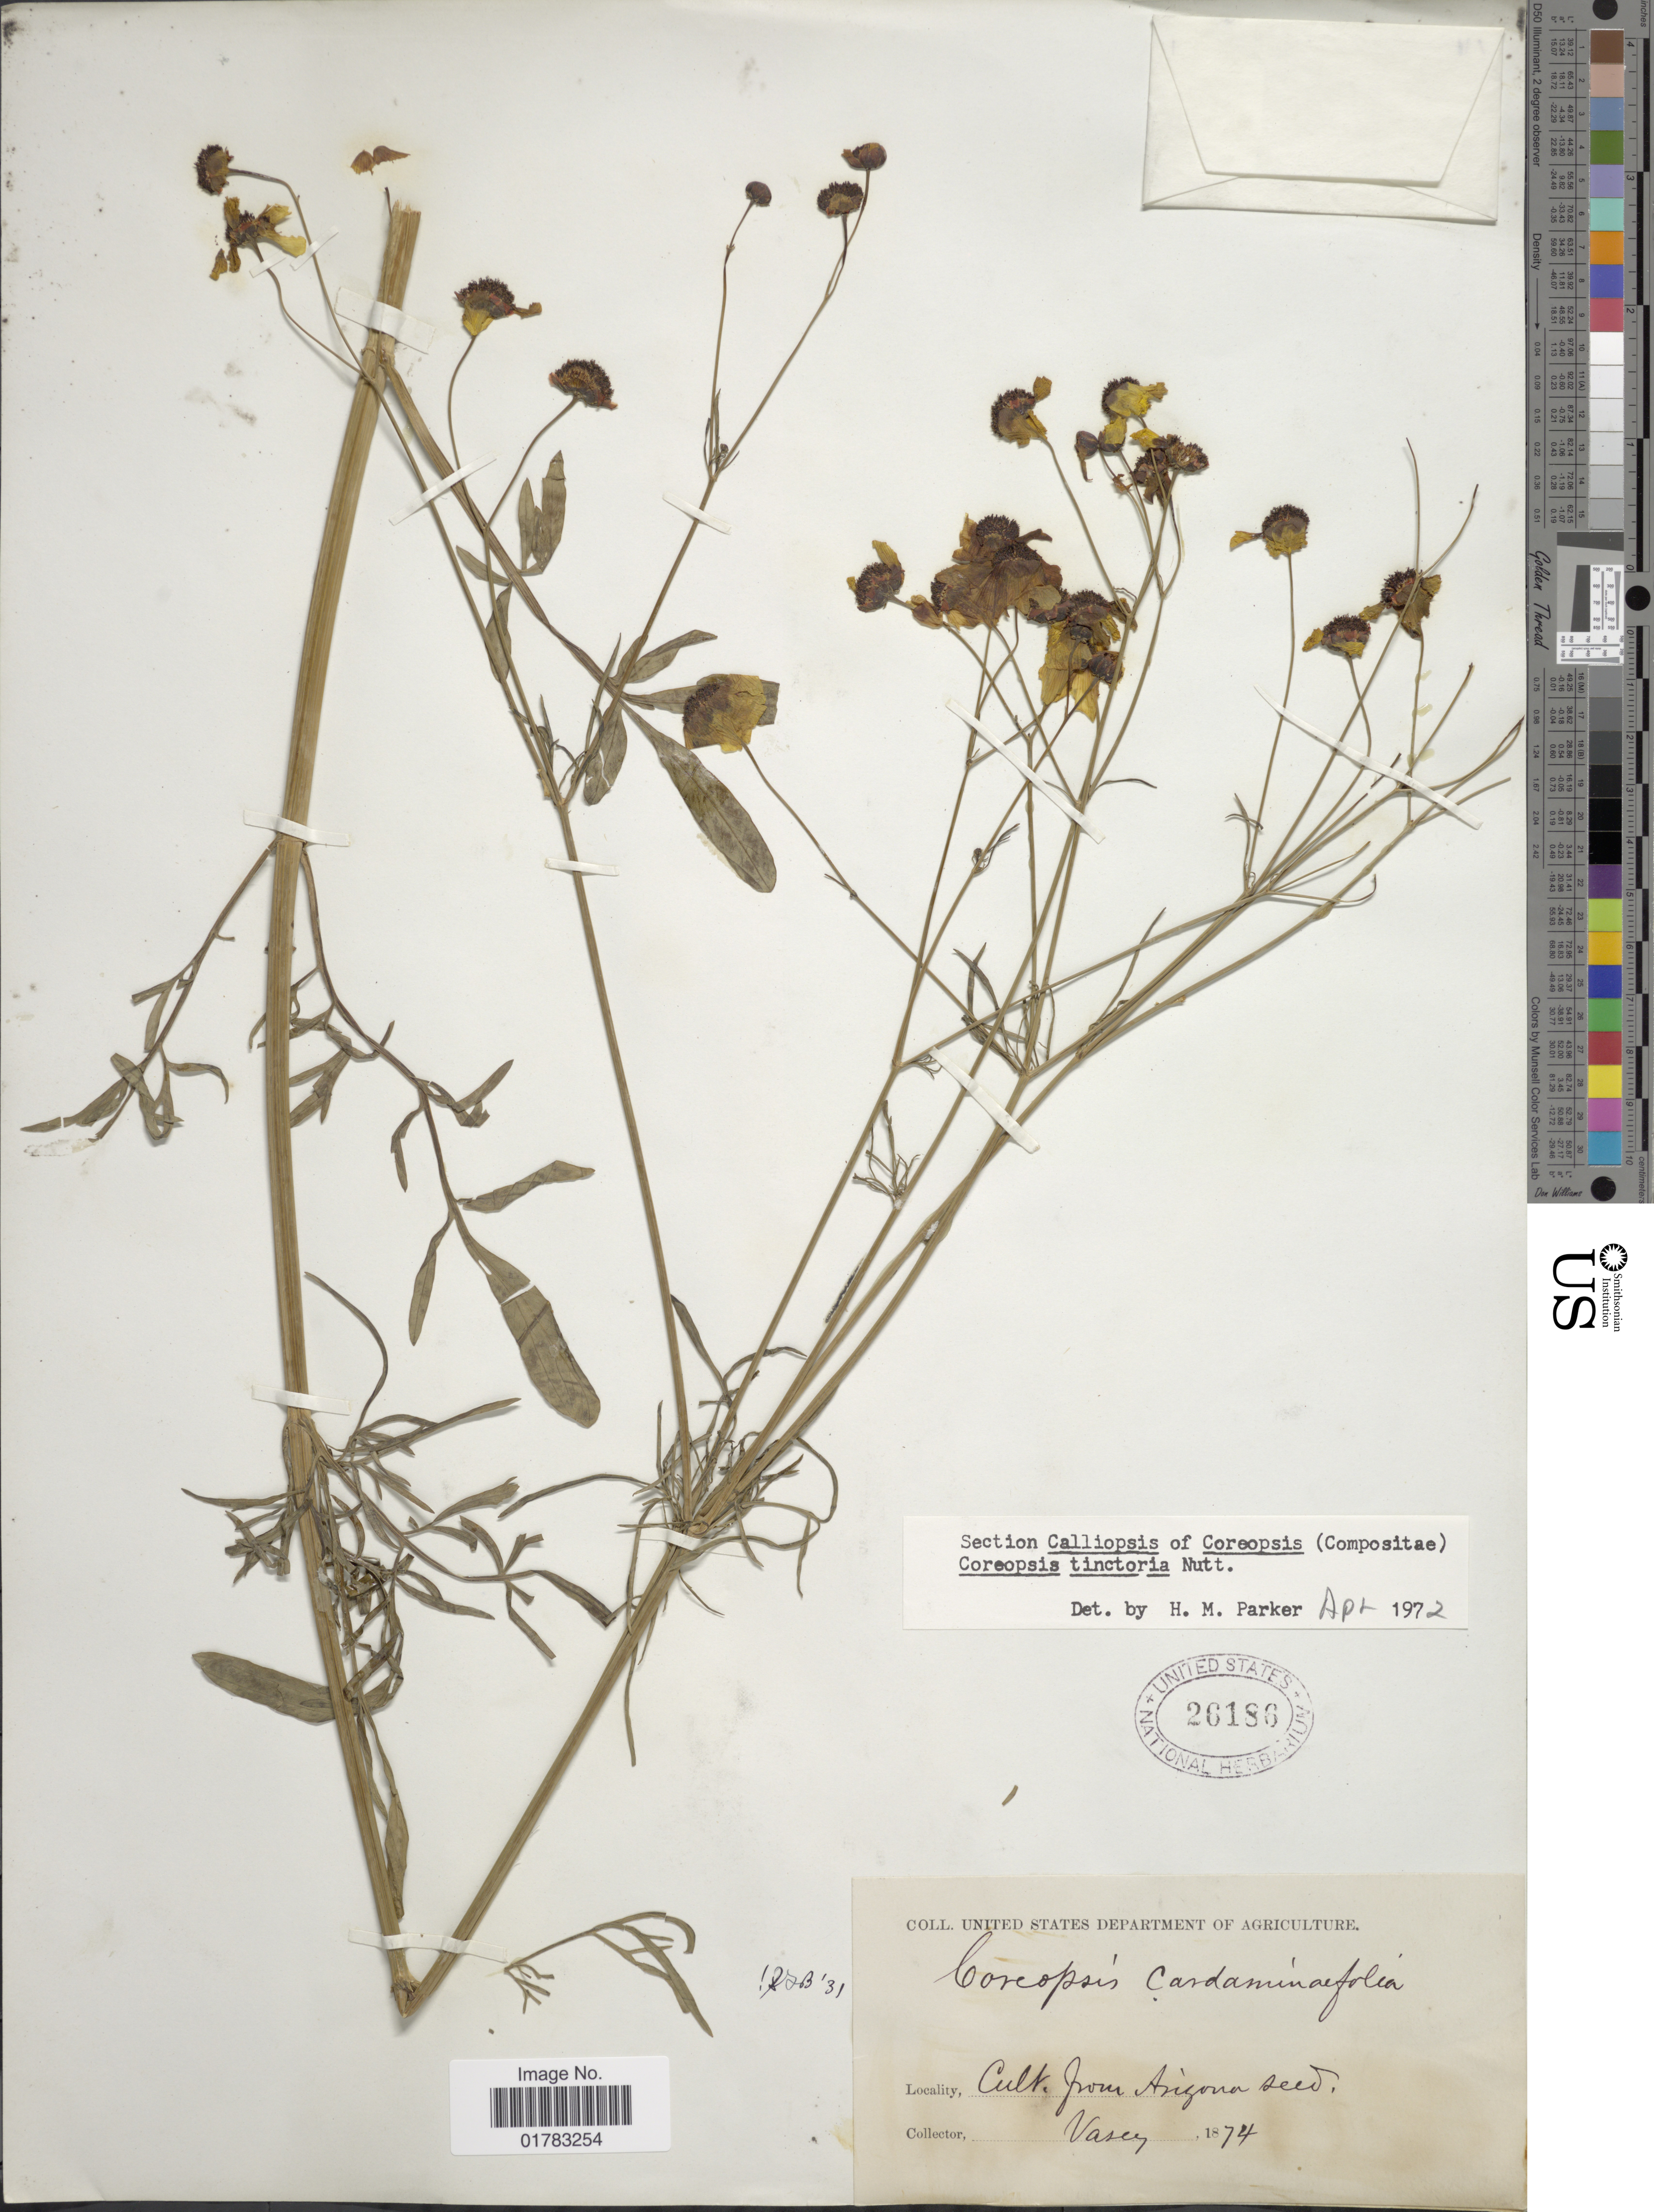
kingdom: Plantae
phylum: Tracheophyta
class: Magnoliopsida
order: Asterales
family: Asteraceae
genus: Coreopsis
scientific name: Coreopsis tinctoria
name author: Nutt.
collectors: Vasey, --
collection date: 1874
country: United States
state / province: Arizona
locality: From Arizona seed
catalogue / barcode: US 26186